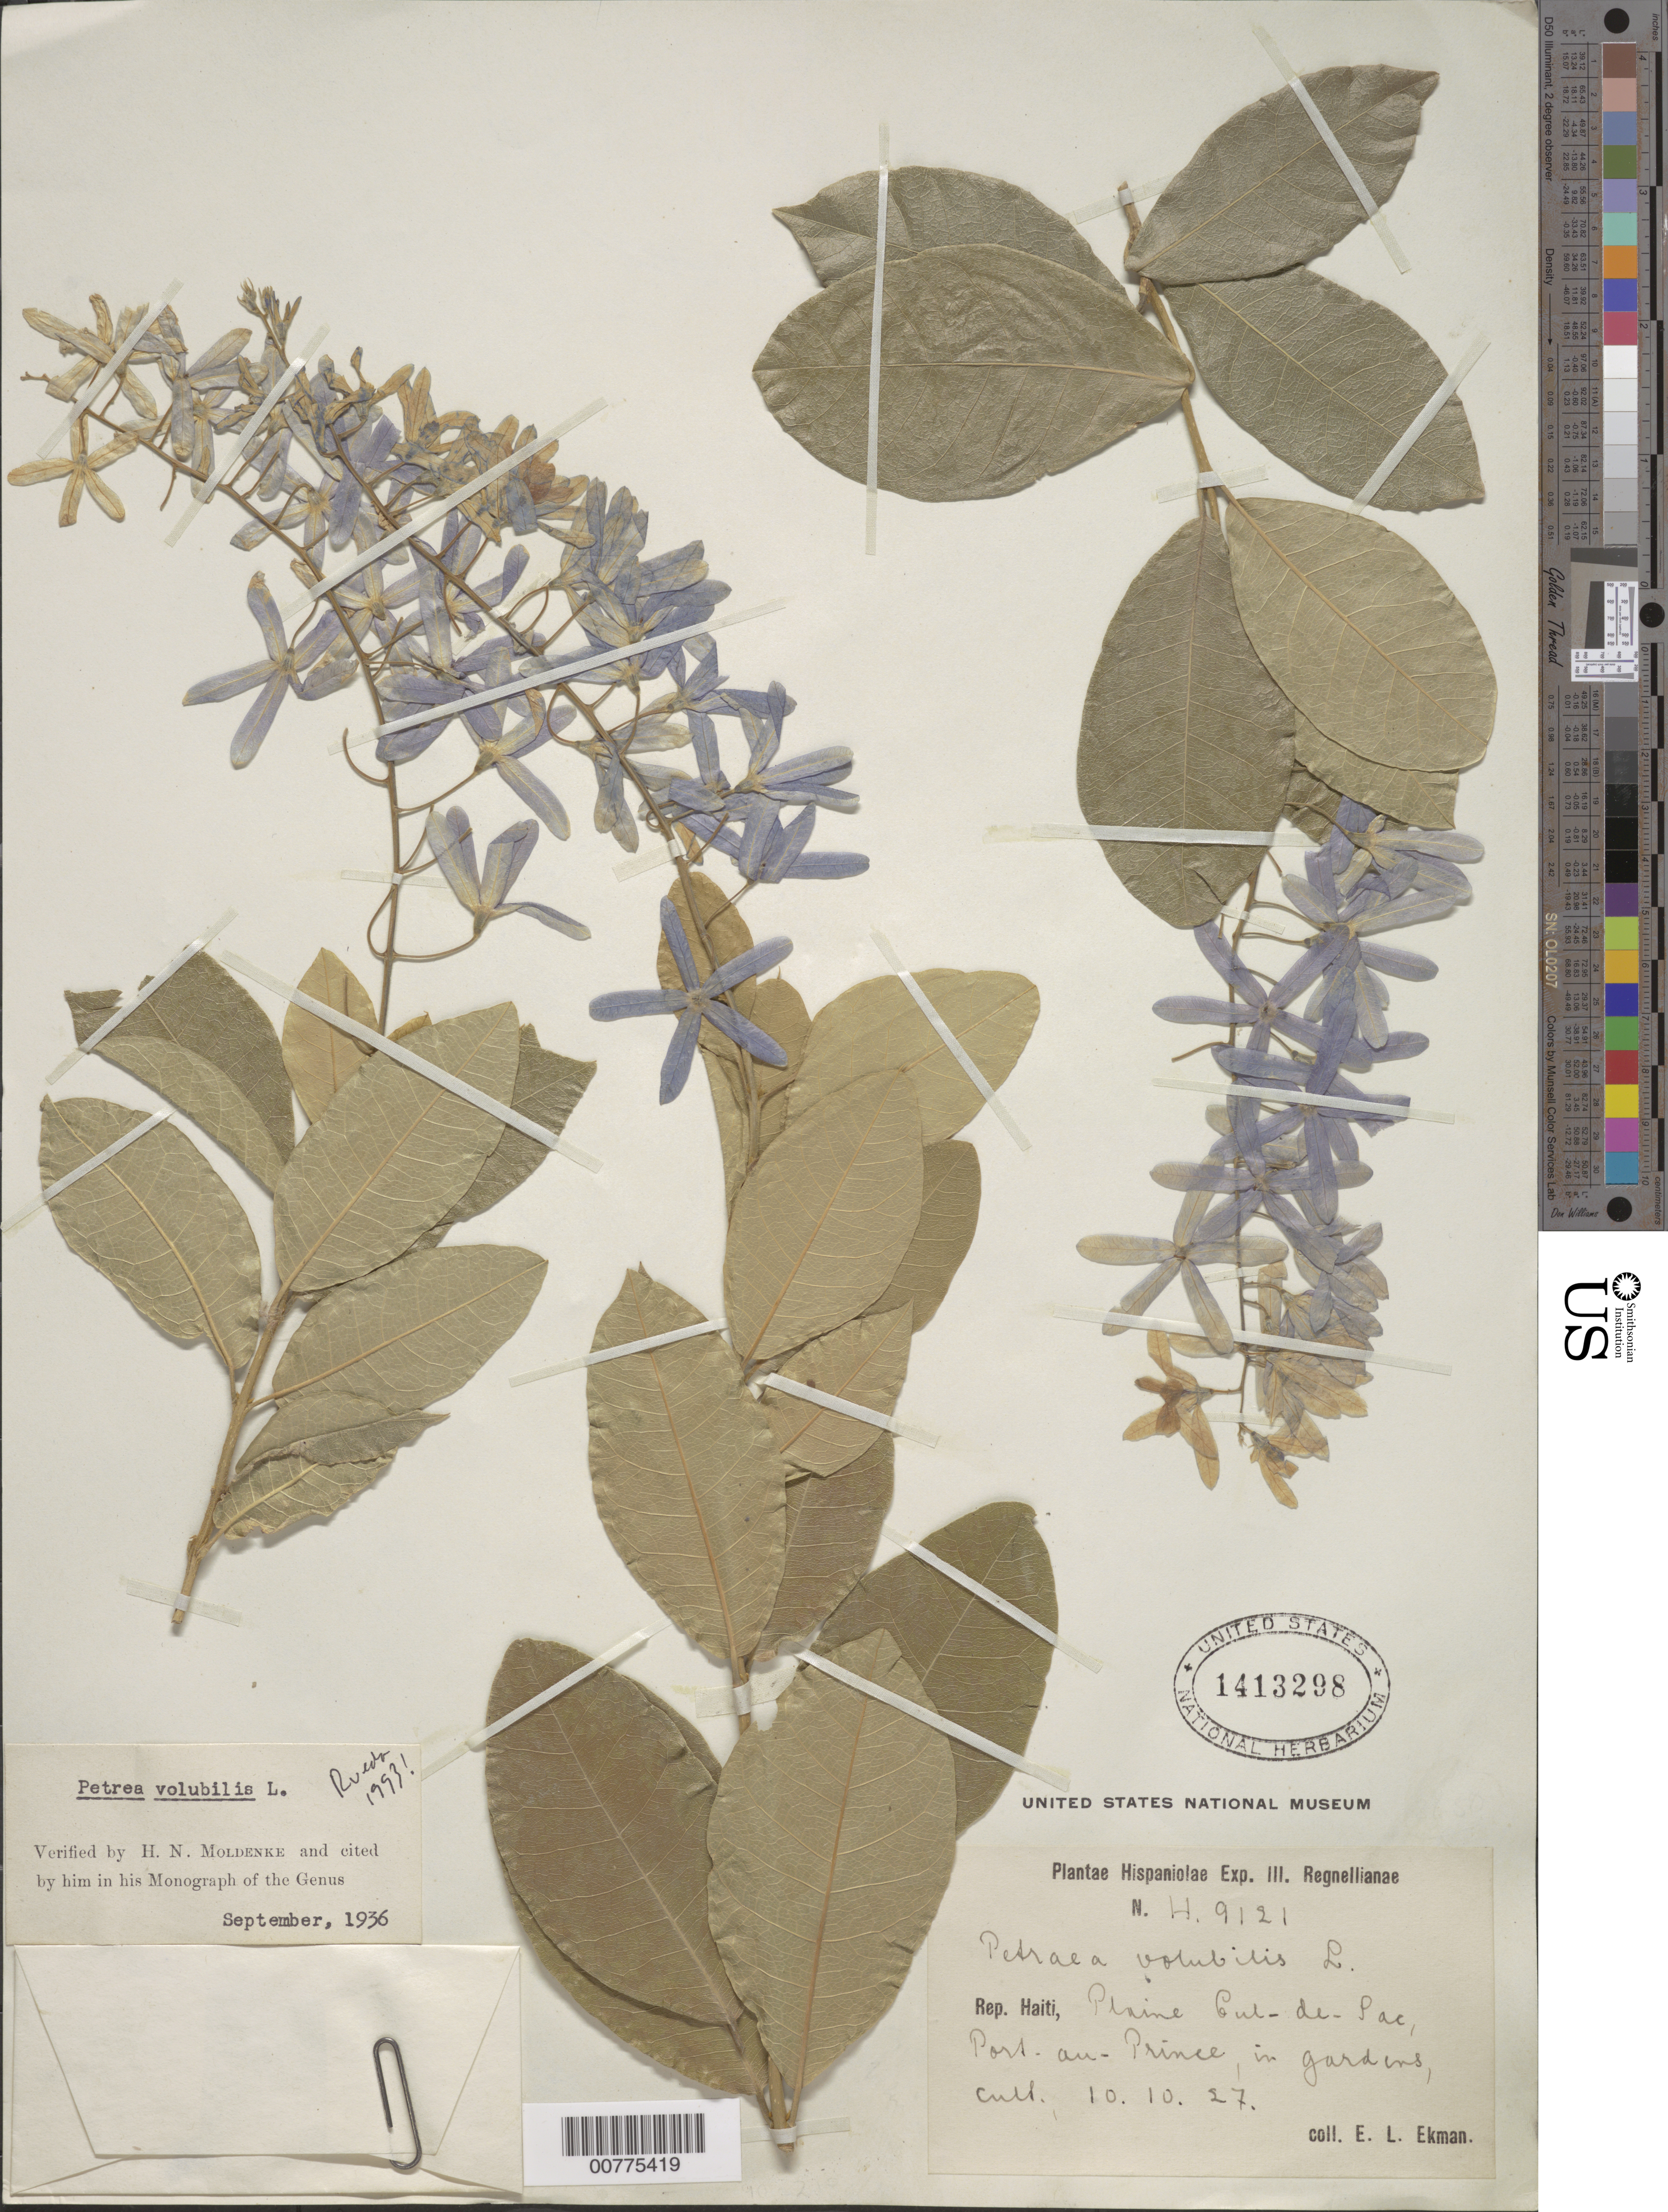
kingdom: Plantae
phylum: Tracheophyta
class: Magnoliopsida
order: Lamiales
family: Verbenaceae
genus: Petrea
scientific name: Petrea volubilis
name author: L.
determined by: Moldenke, H. N.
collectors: E. L. Ekman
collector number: H 9121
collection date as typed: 10 Oct 1927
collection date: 1927-10-10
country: Haiti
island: Hispaniola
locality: Plaine Cul-de-Sac, Port-au-Prince.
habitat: In gardens.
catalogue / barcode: US 1413298